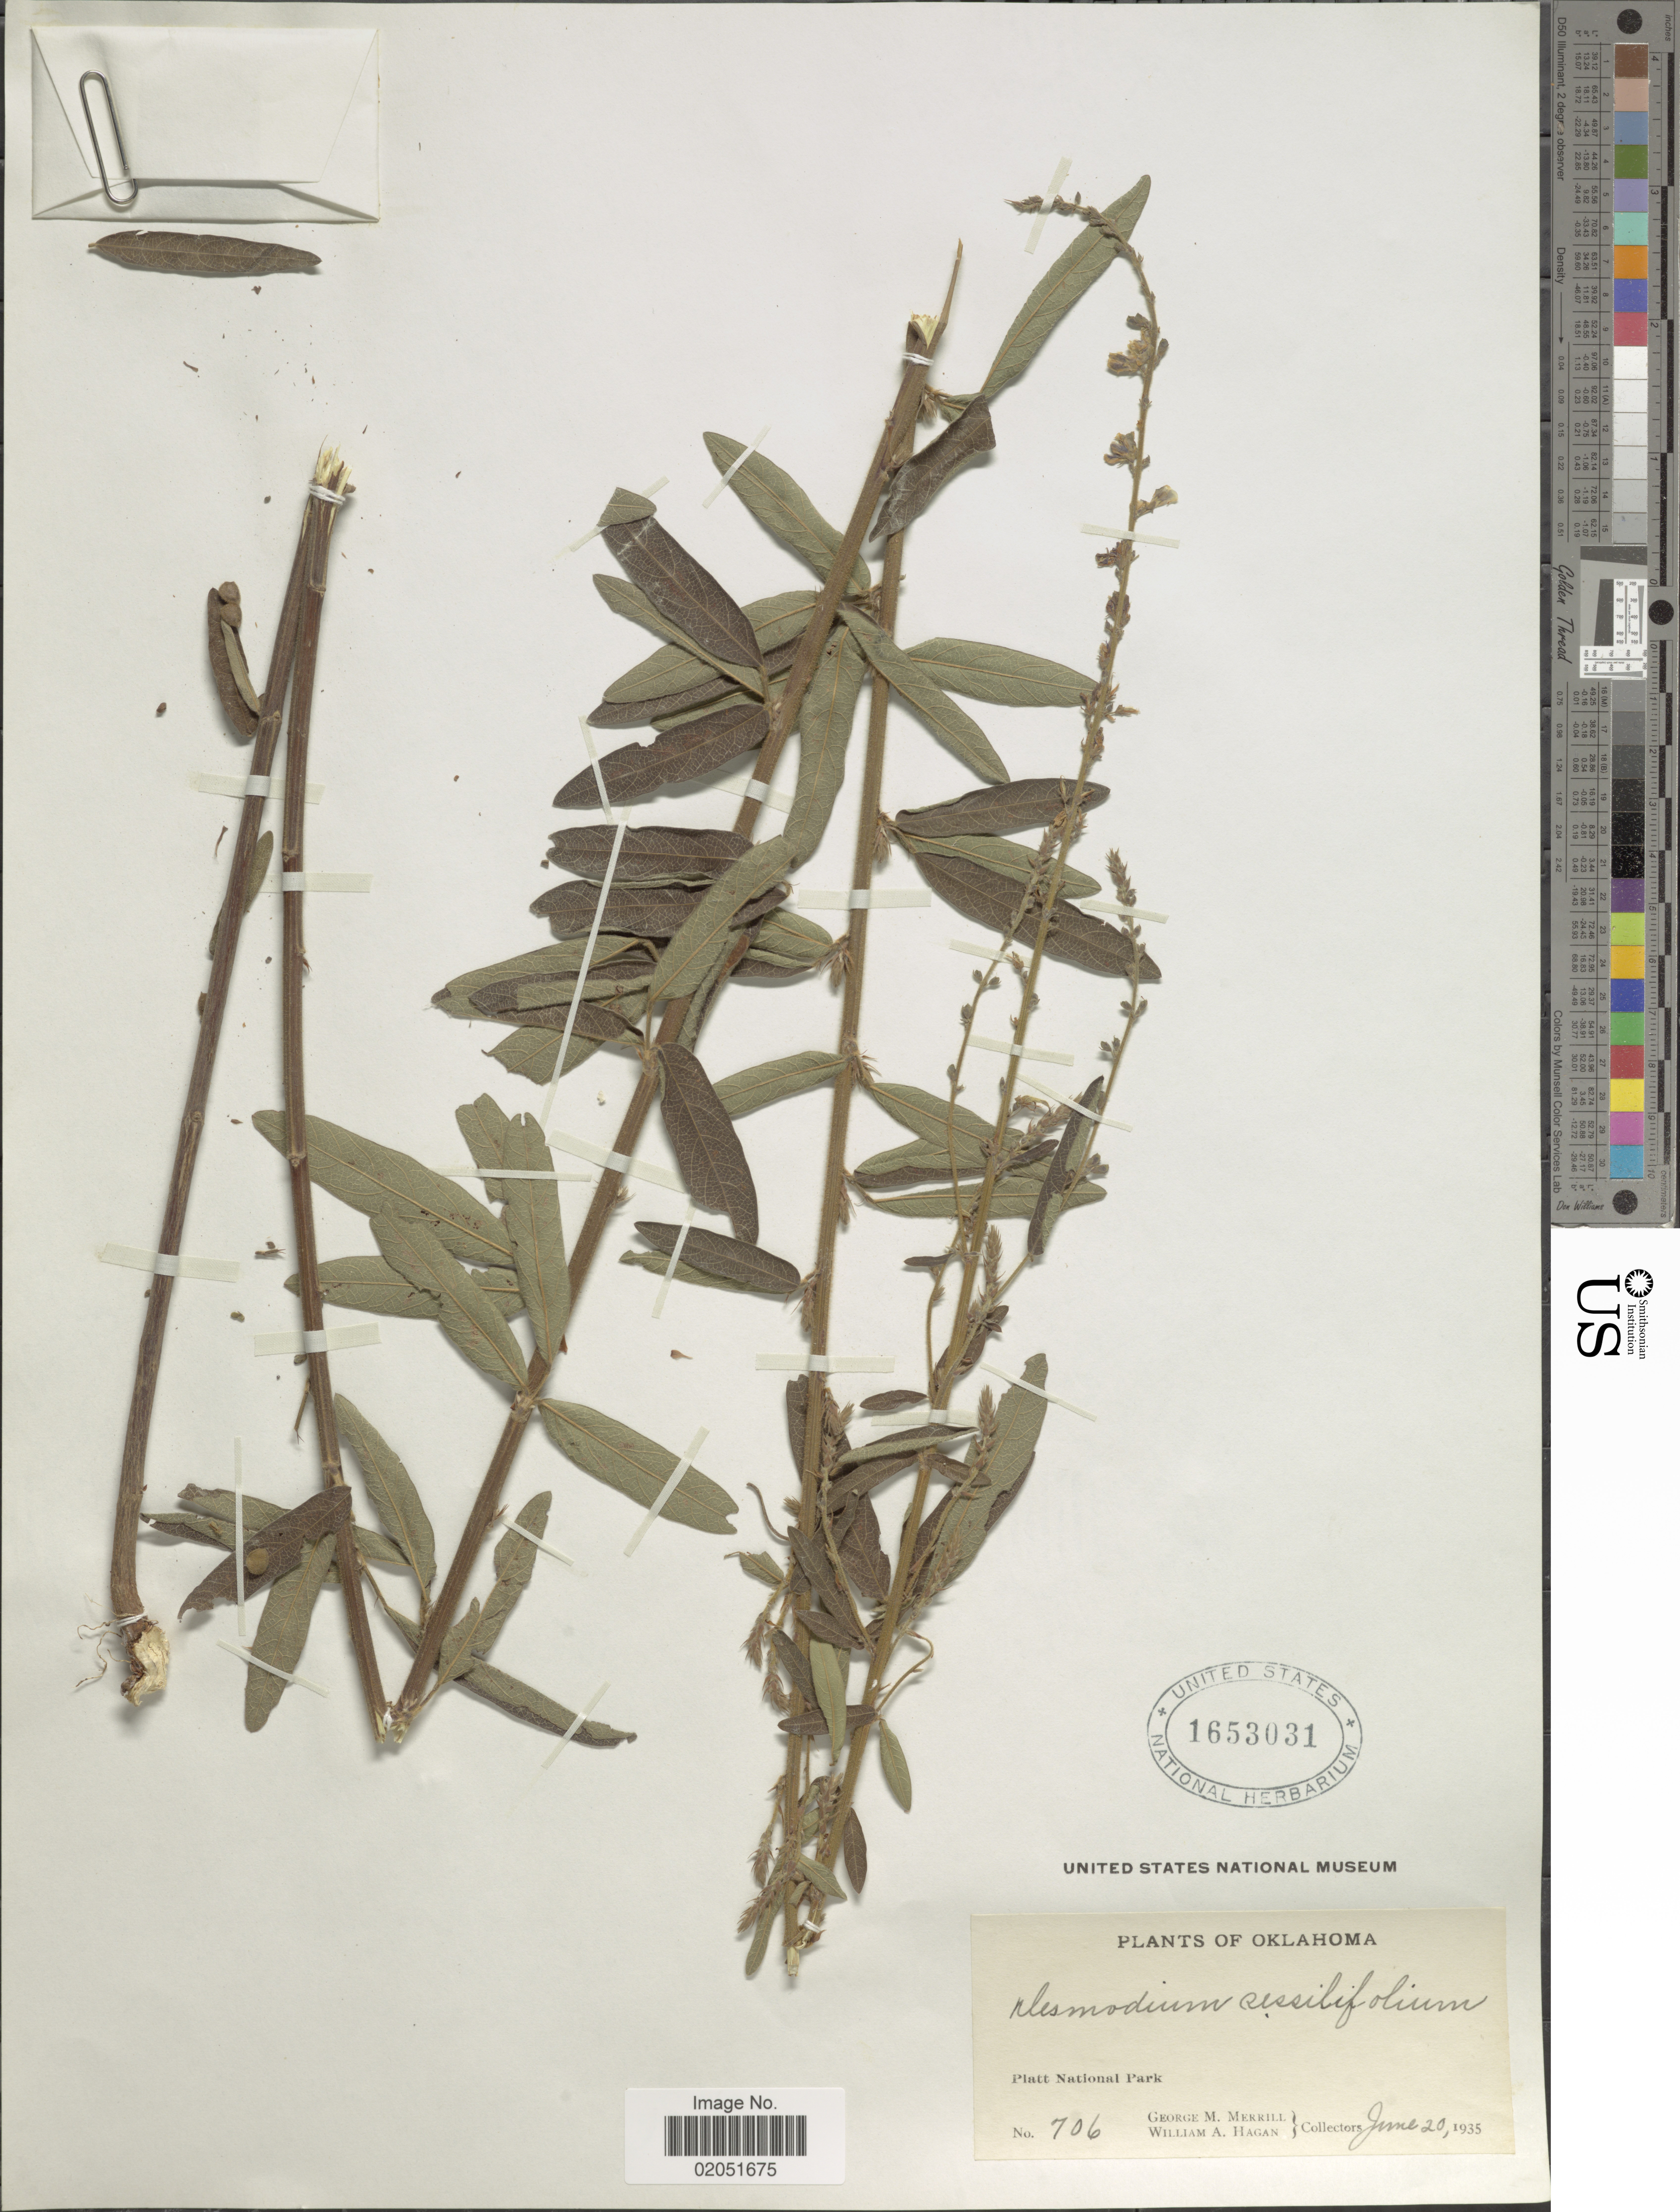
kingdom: Plantae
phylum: Tracheophyta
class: Magnoliopsida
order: Fabales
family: Fabaceae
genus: Desmodium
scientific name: Desmodium sessilifolium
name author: Torr. & A. Gray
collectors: G. M. Merrill & W. Hagan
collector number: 706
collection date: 1935-06-20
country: United States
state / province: Oklahoma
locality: Platt National Park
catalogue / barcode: US 1653031